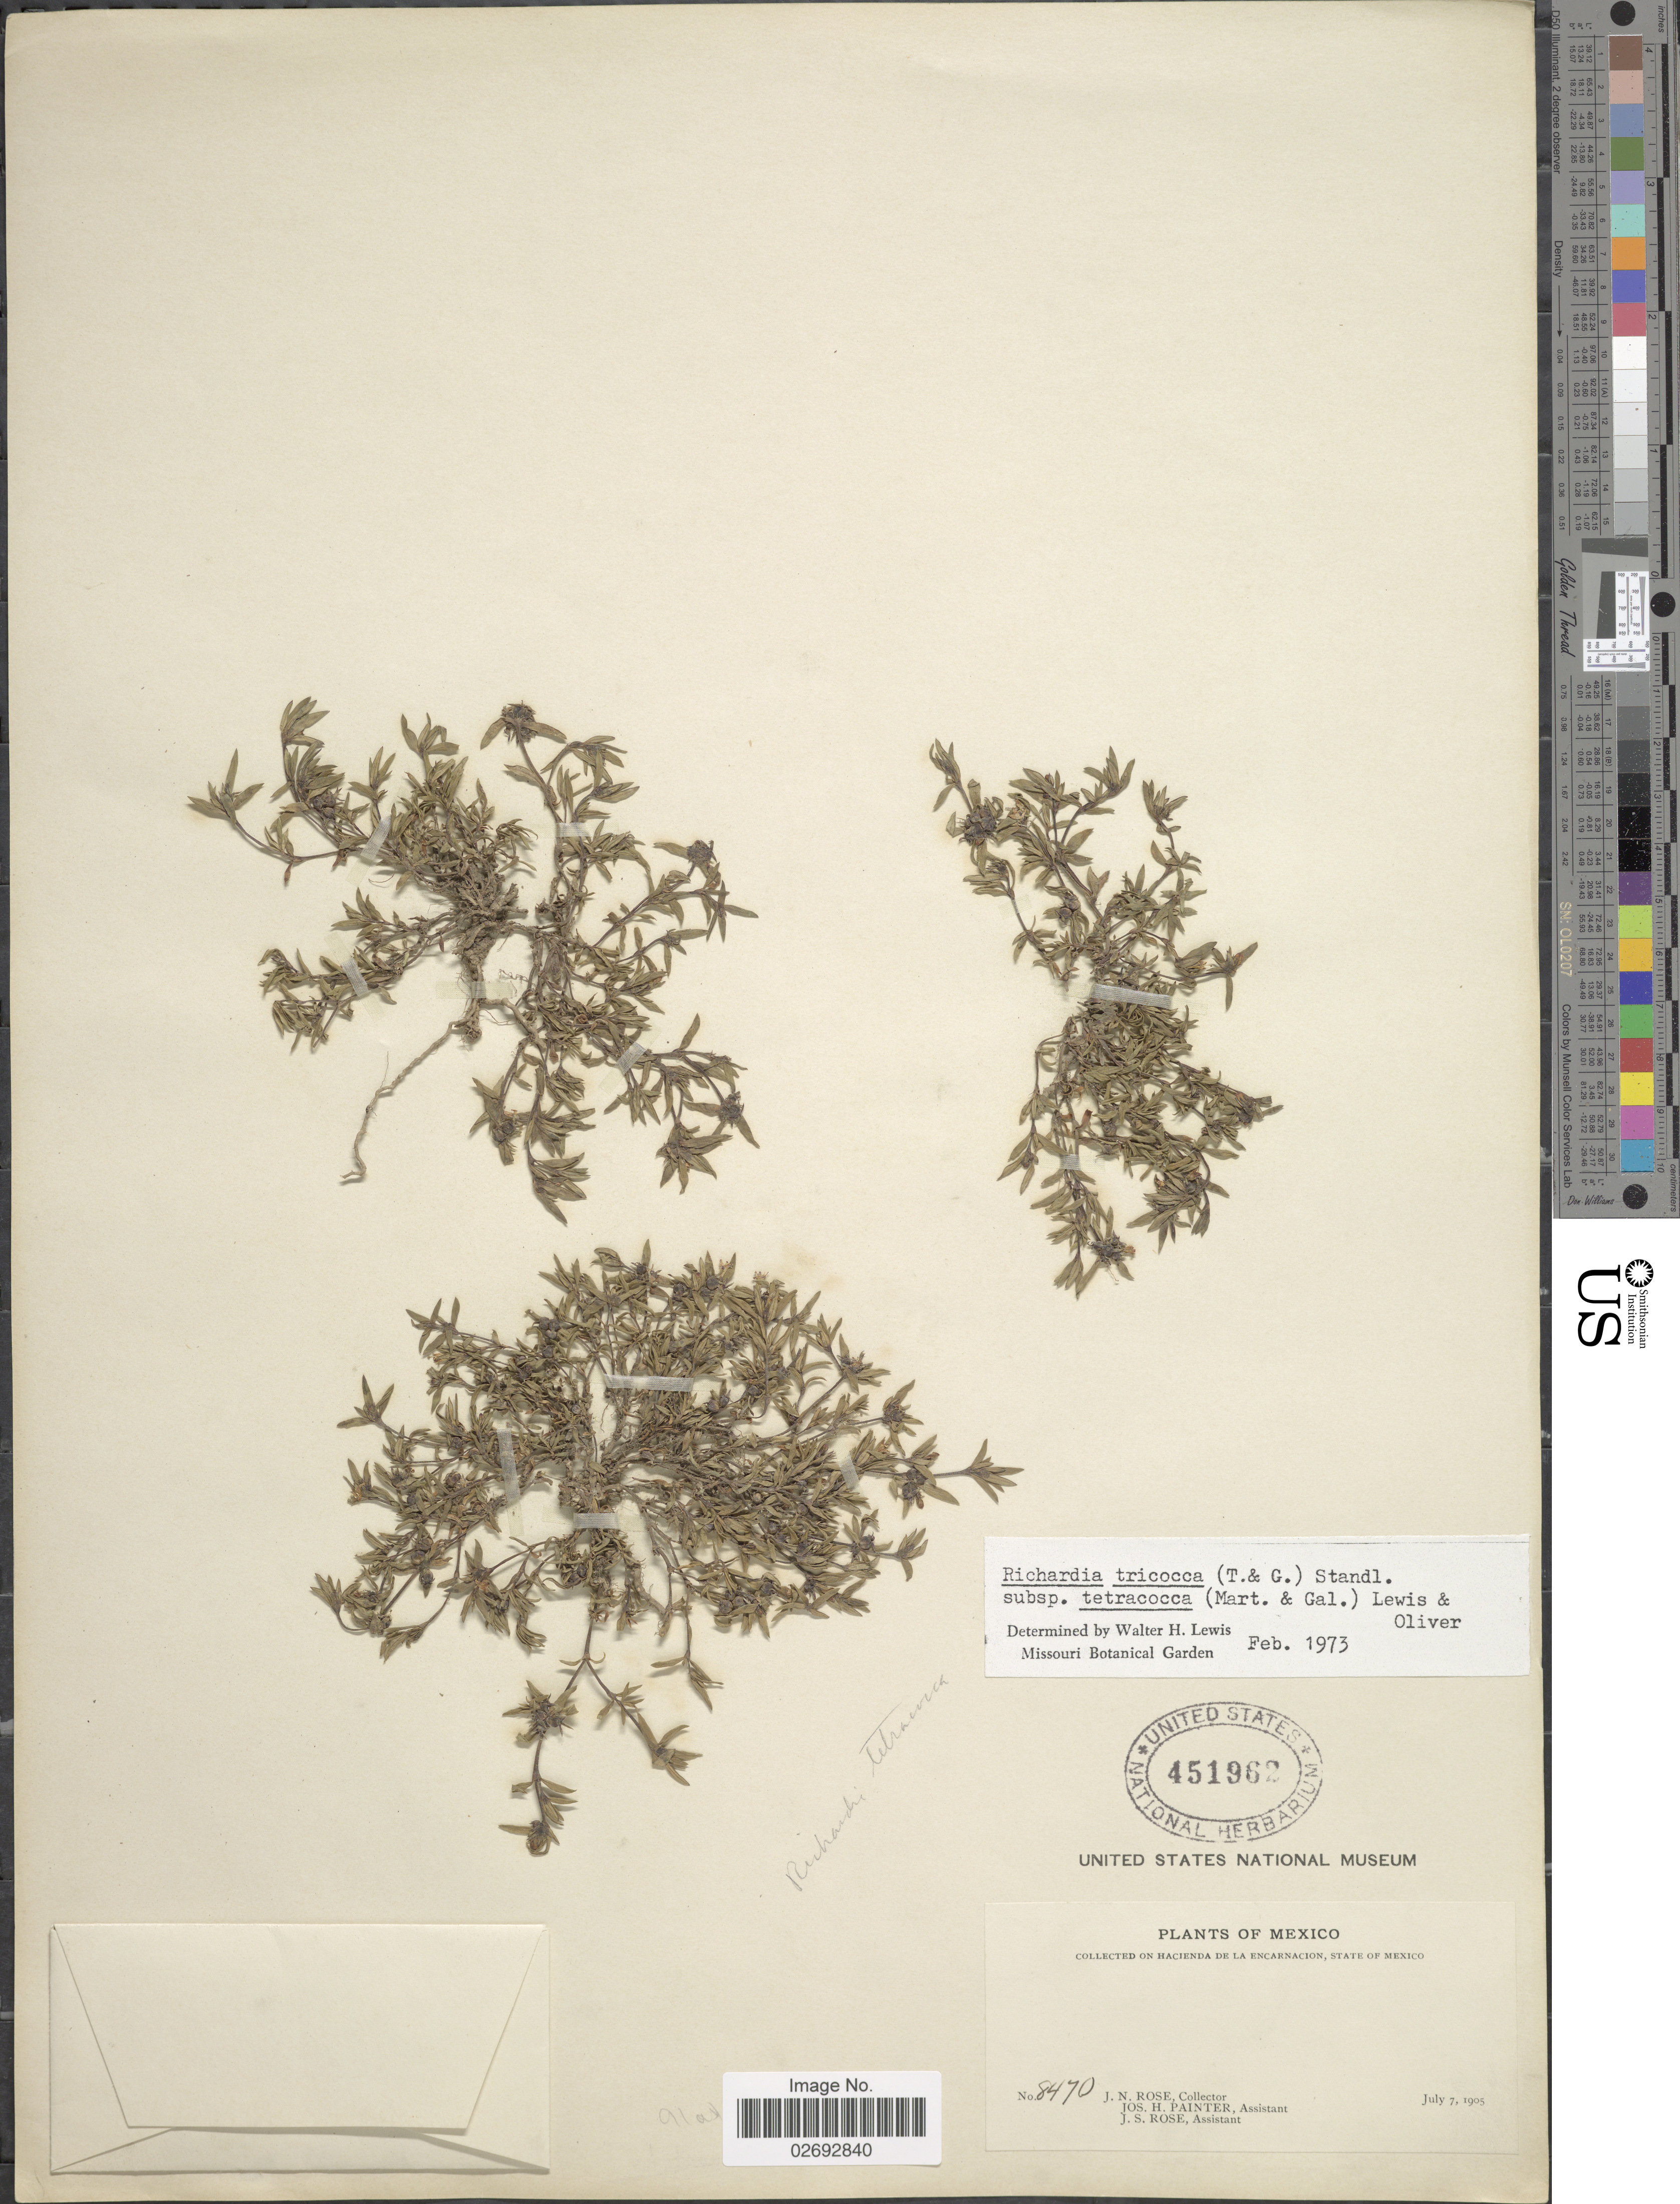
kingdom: Plantae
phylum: Tracheophyta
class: Magnoliopsida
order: Gentianales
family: Rubiaceae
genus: Richardia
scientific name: Richardia tricocca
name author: (Torr.) Standl.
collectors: J. N. Rose, J. H. Painter & J. S. Rose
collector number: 8470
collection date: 1905-07-07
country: Mexico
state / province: México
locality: Hacienda de La Encarnacion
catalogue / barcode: US 451962